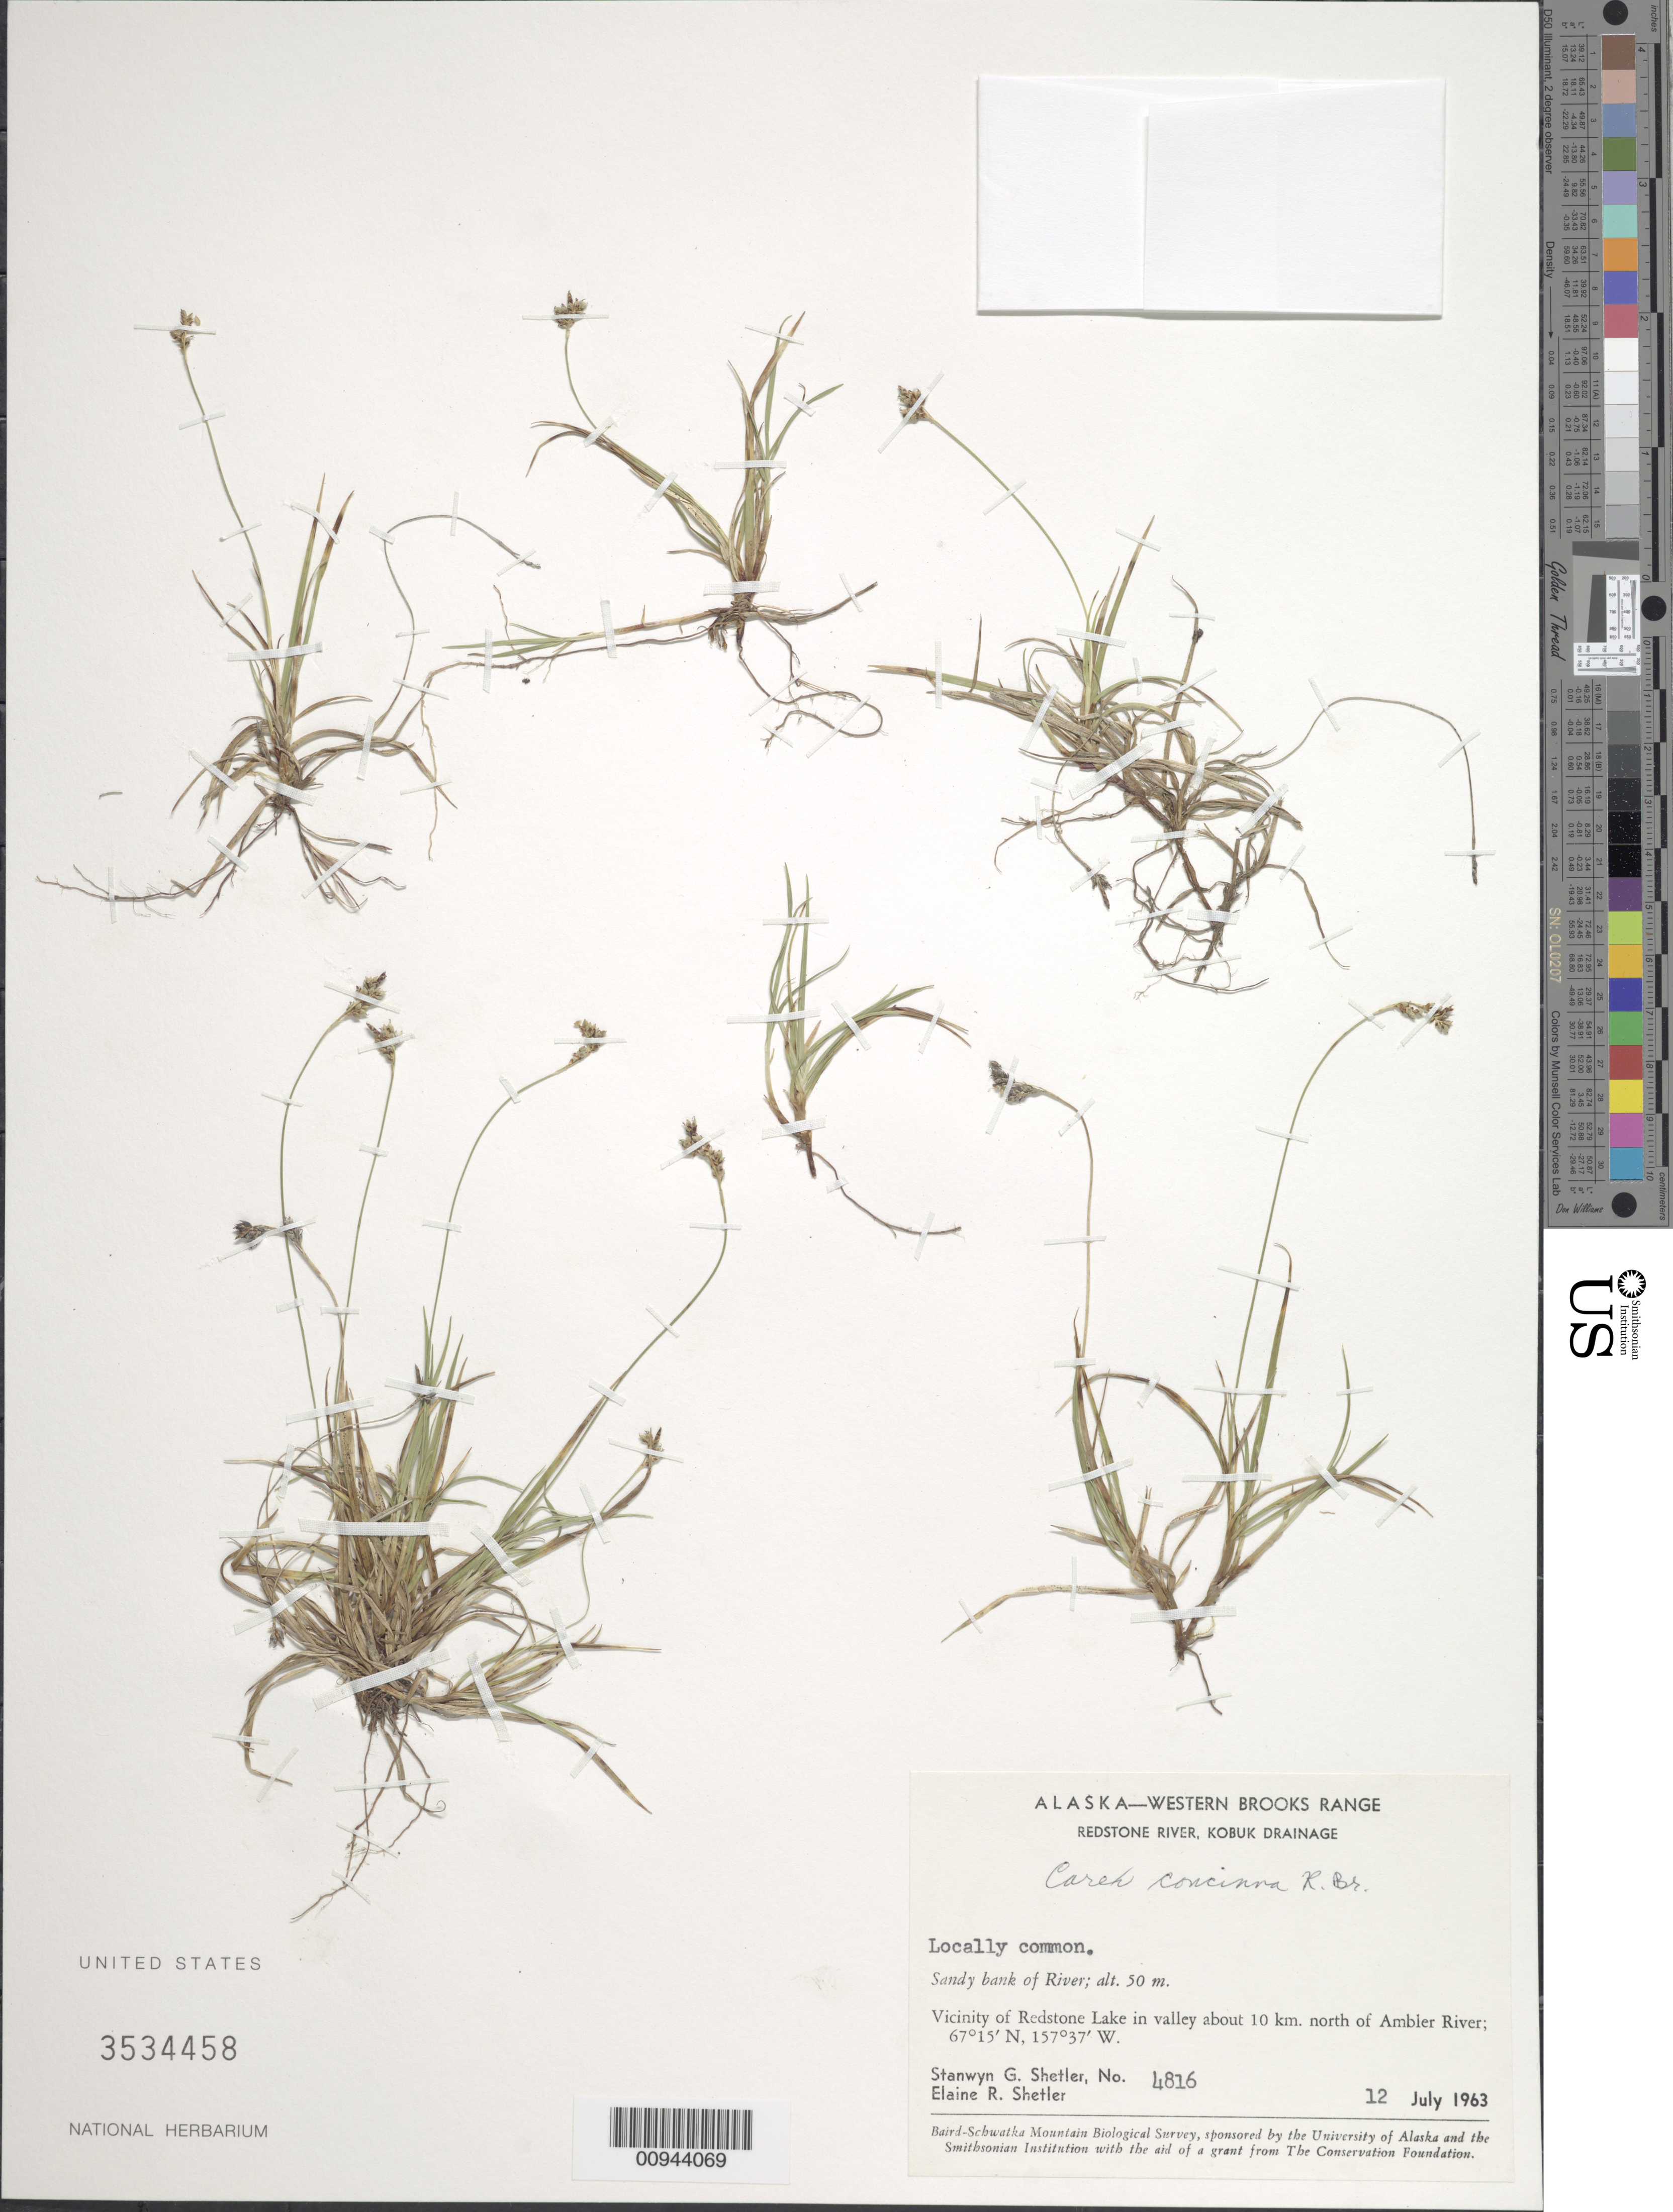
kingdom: Plantae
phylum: Tracheophyta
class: Liliopsida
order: Poales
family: Cyperaceae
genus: Carex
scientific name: Carex concinna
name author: R. Br.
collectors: S. Shetler & E. R. Shetler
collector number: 4816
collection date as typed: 12 Jul 1963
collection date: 1963-07-12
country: United States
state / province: Alaska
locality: Vicinity of Redstone Lake in valley about 10 km. north of Ambler River. Western Brooks Range, Redstone River, Kobuk Drainage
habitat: Sandy bank of River.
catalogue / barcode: US 3534458